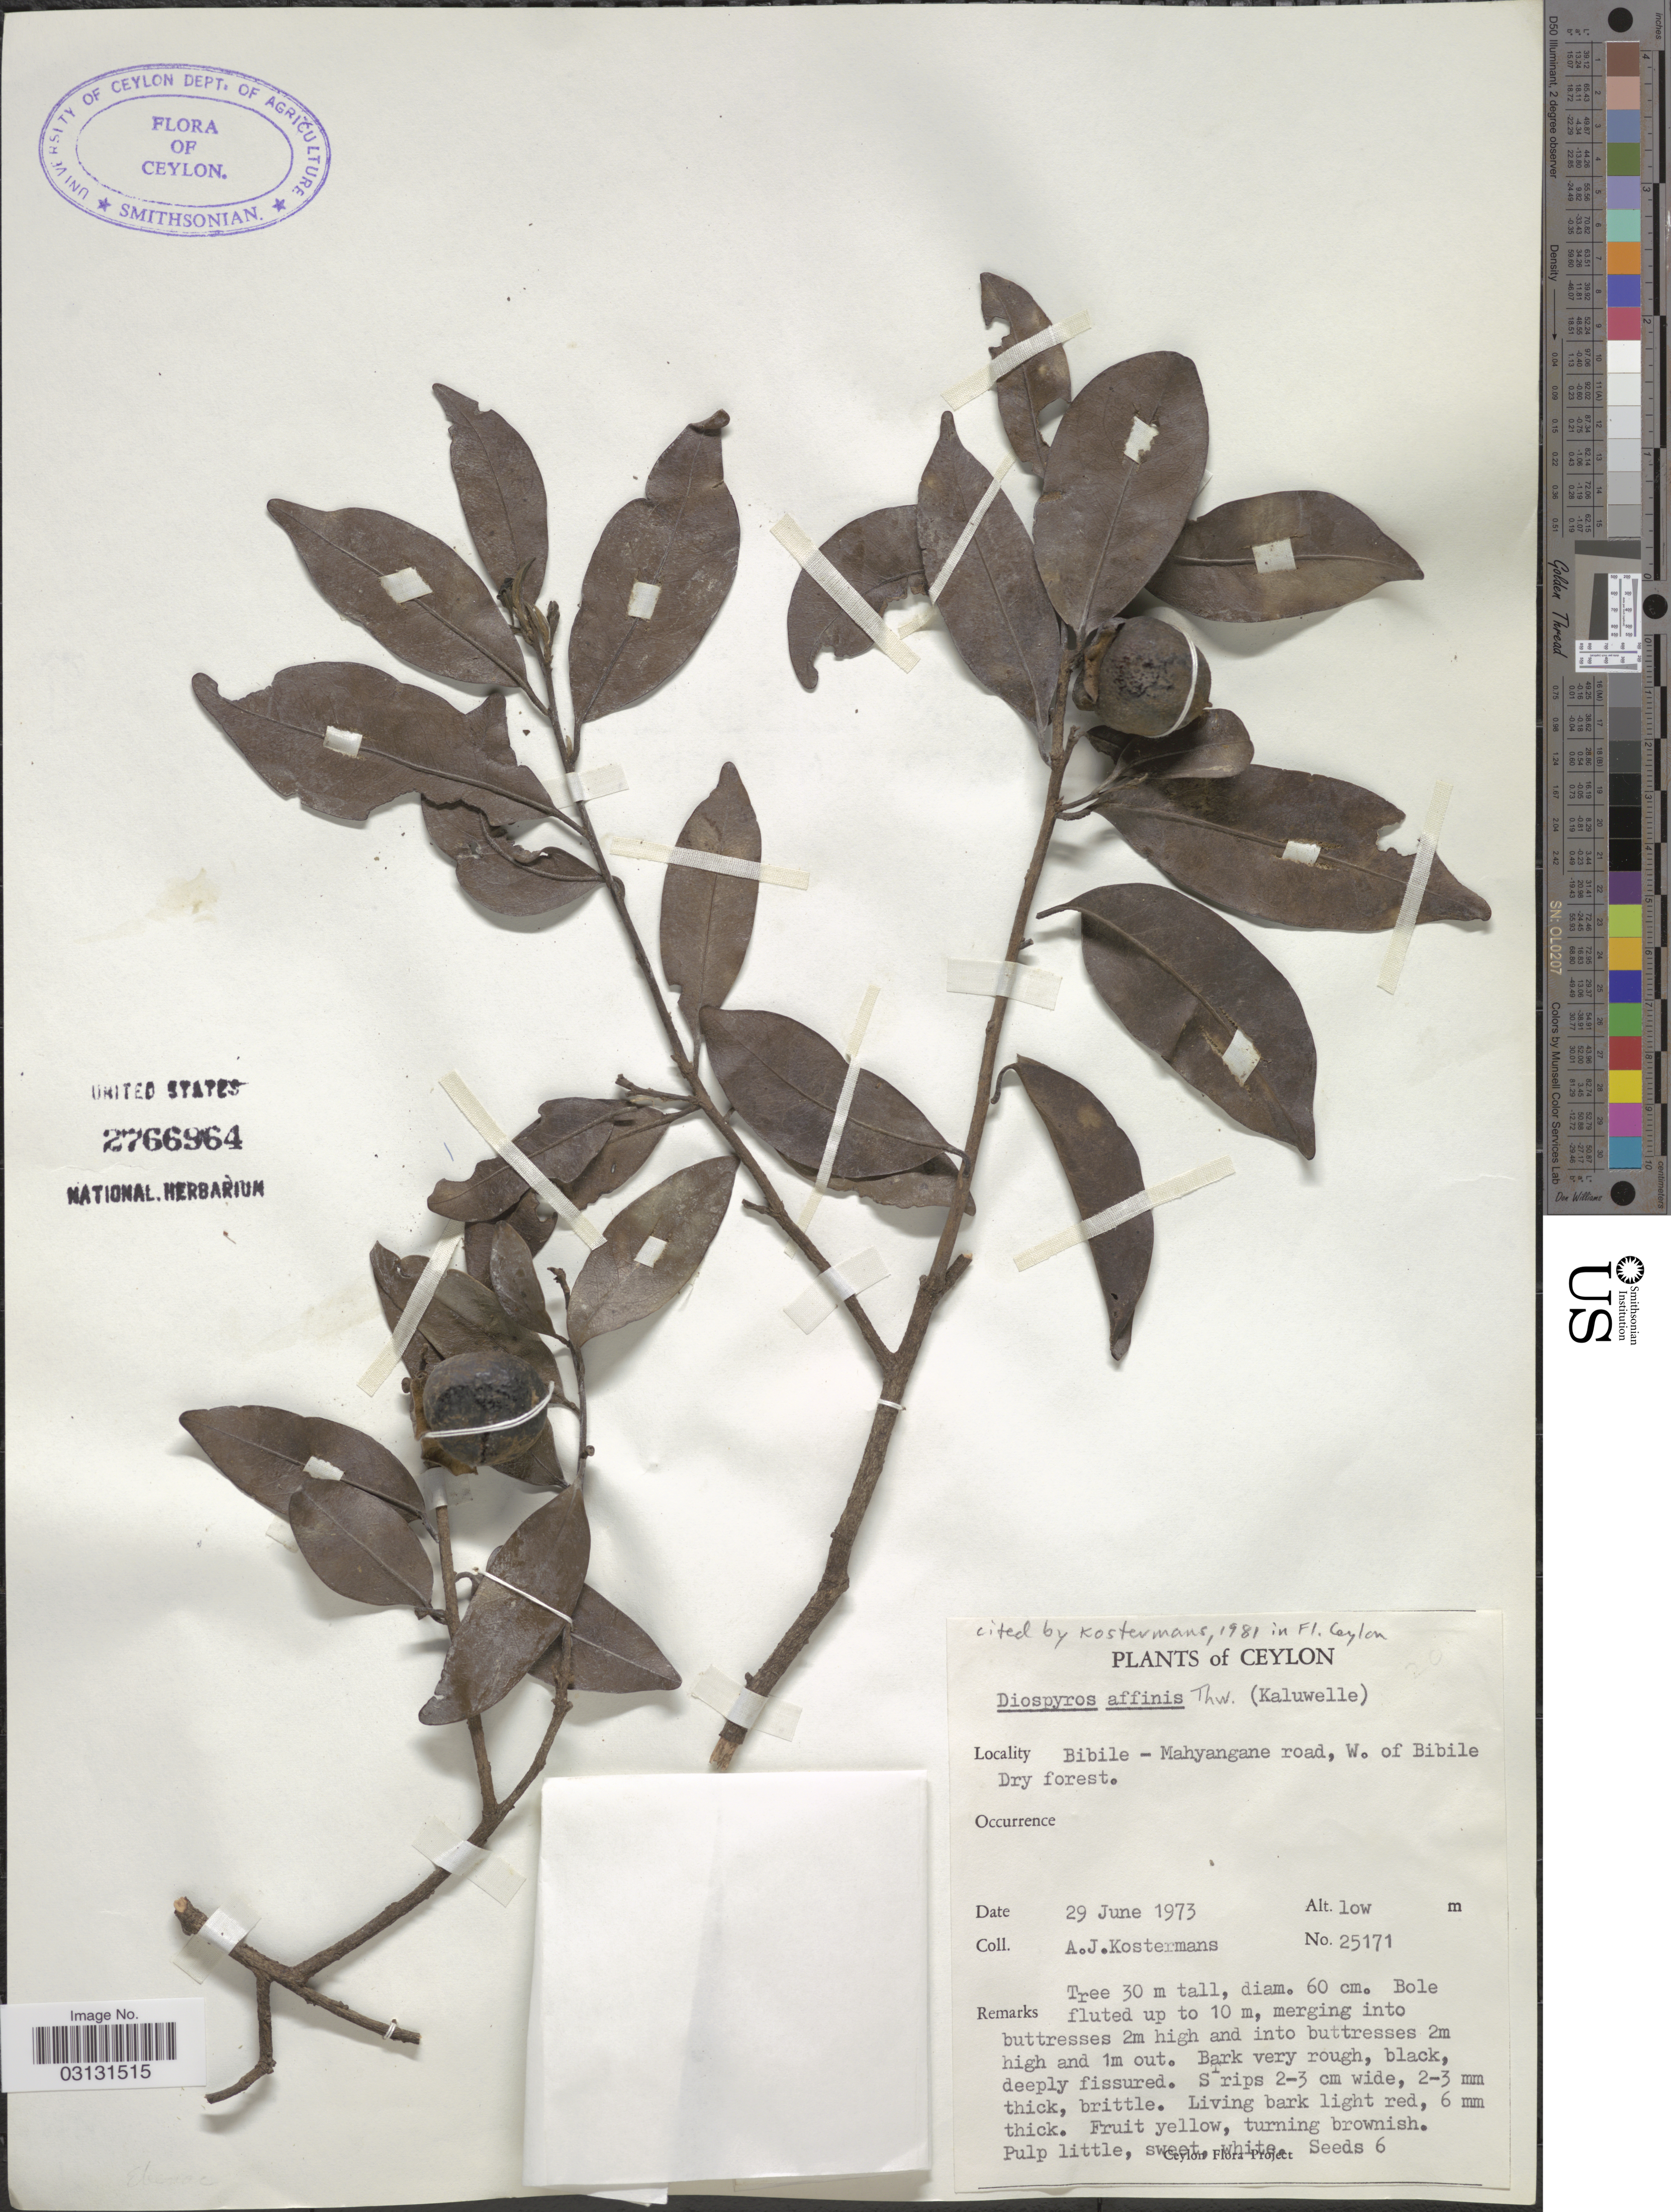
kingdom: Plantae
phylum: Tracheophyta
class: Magnoliopsida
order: Ericales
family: Ebenaceae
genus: Diospyros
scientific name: Diospyros affinis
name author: Thwaites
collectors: A. J. G. Kostermans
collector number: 25171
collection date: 1973-06-29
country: Sri Lanka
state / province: Uva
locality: Ceylon. Bibile- Mahyangane road, W. of Bibile. Dry forest.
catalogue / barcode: US 2766964